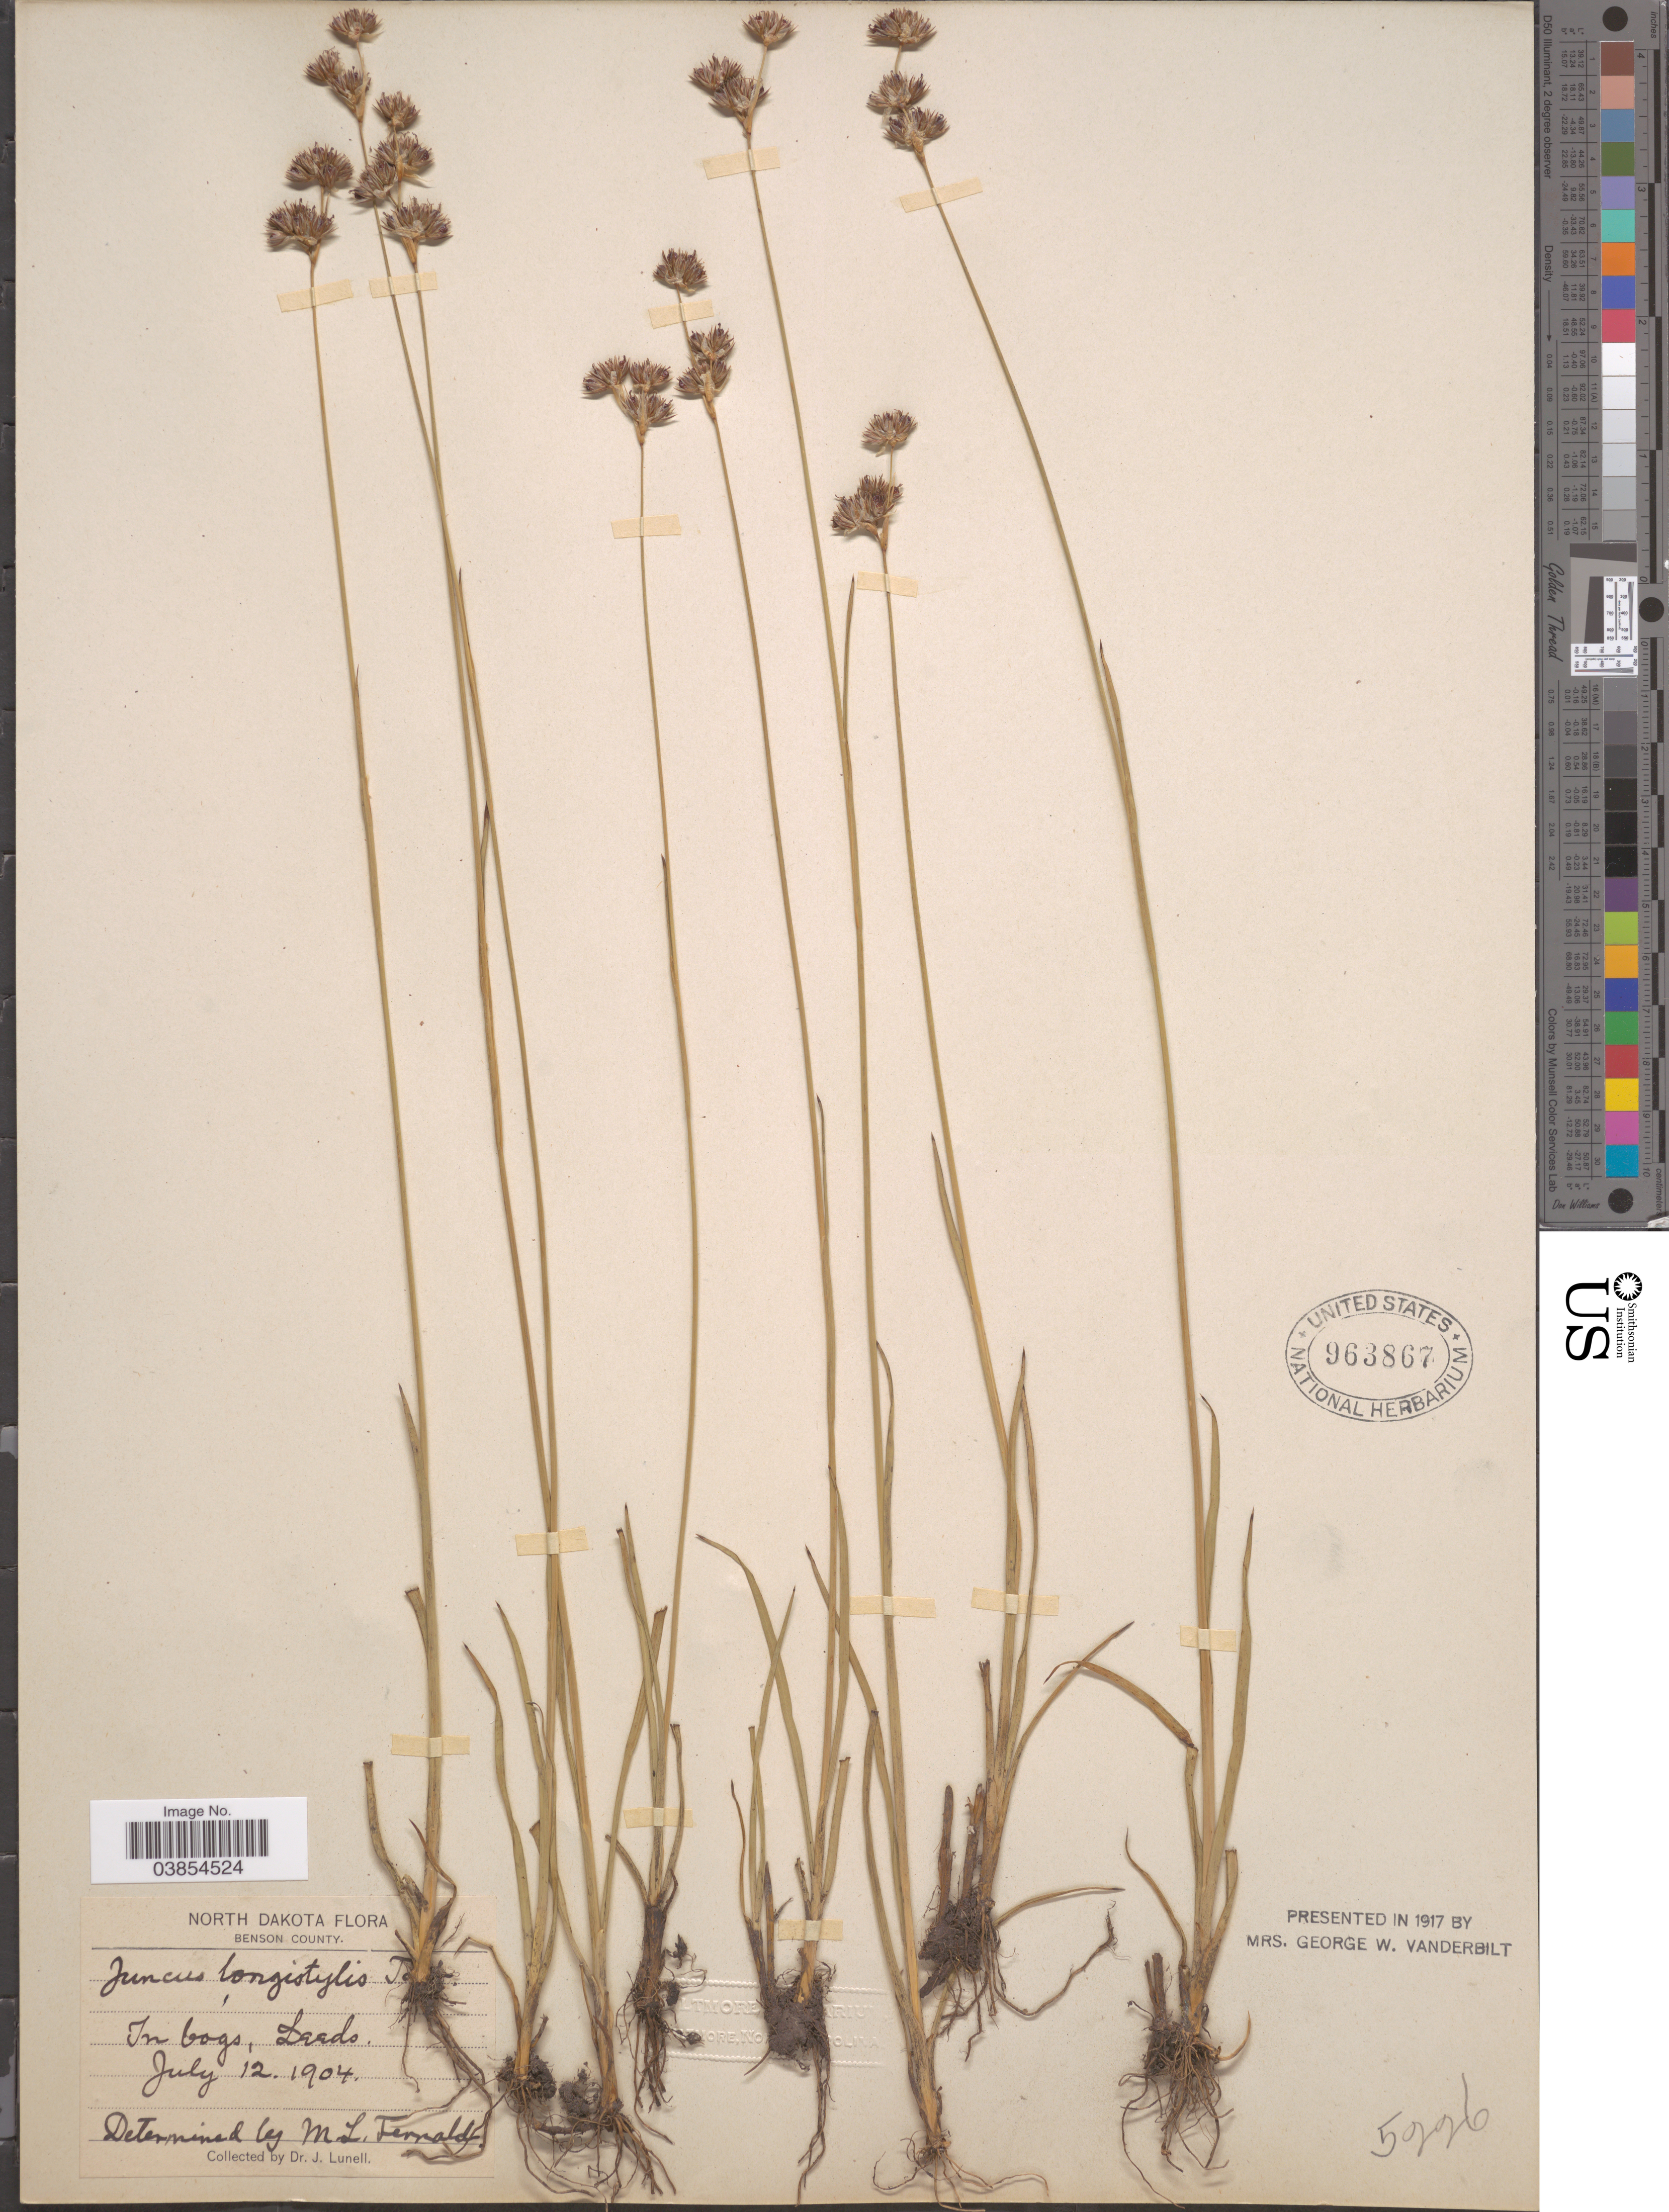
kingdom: Plantae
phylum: Tracheophyta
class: Liliopsida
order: Poales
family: Juncaceae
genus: Juncus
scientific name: Juncus longistylis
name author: Torr.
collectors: J. Lundell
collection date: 1904-07-12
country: United States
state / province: North Dakota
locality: Benson County. In bogs, Leeds.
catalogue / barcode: US 963867